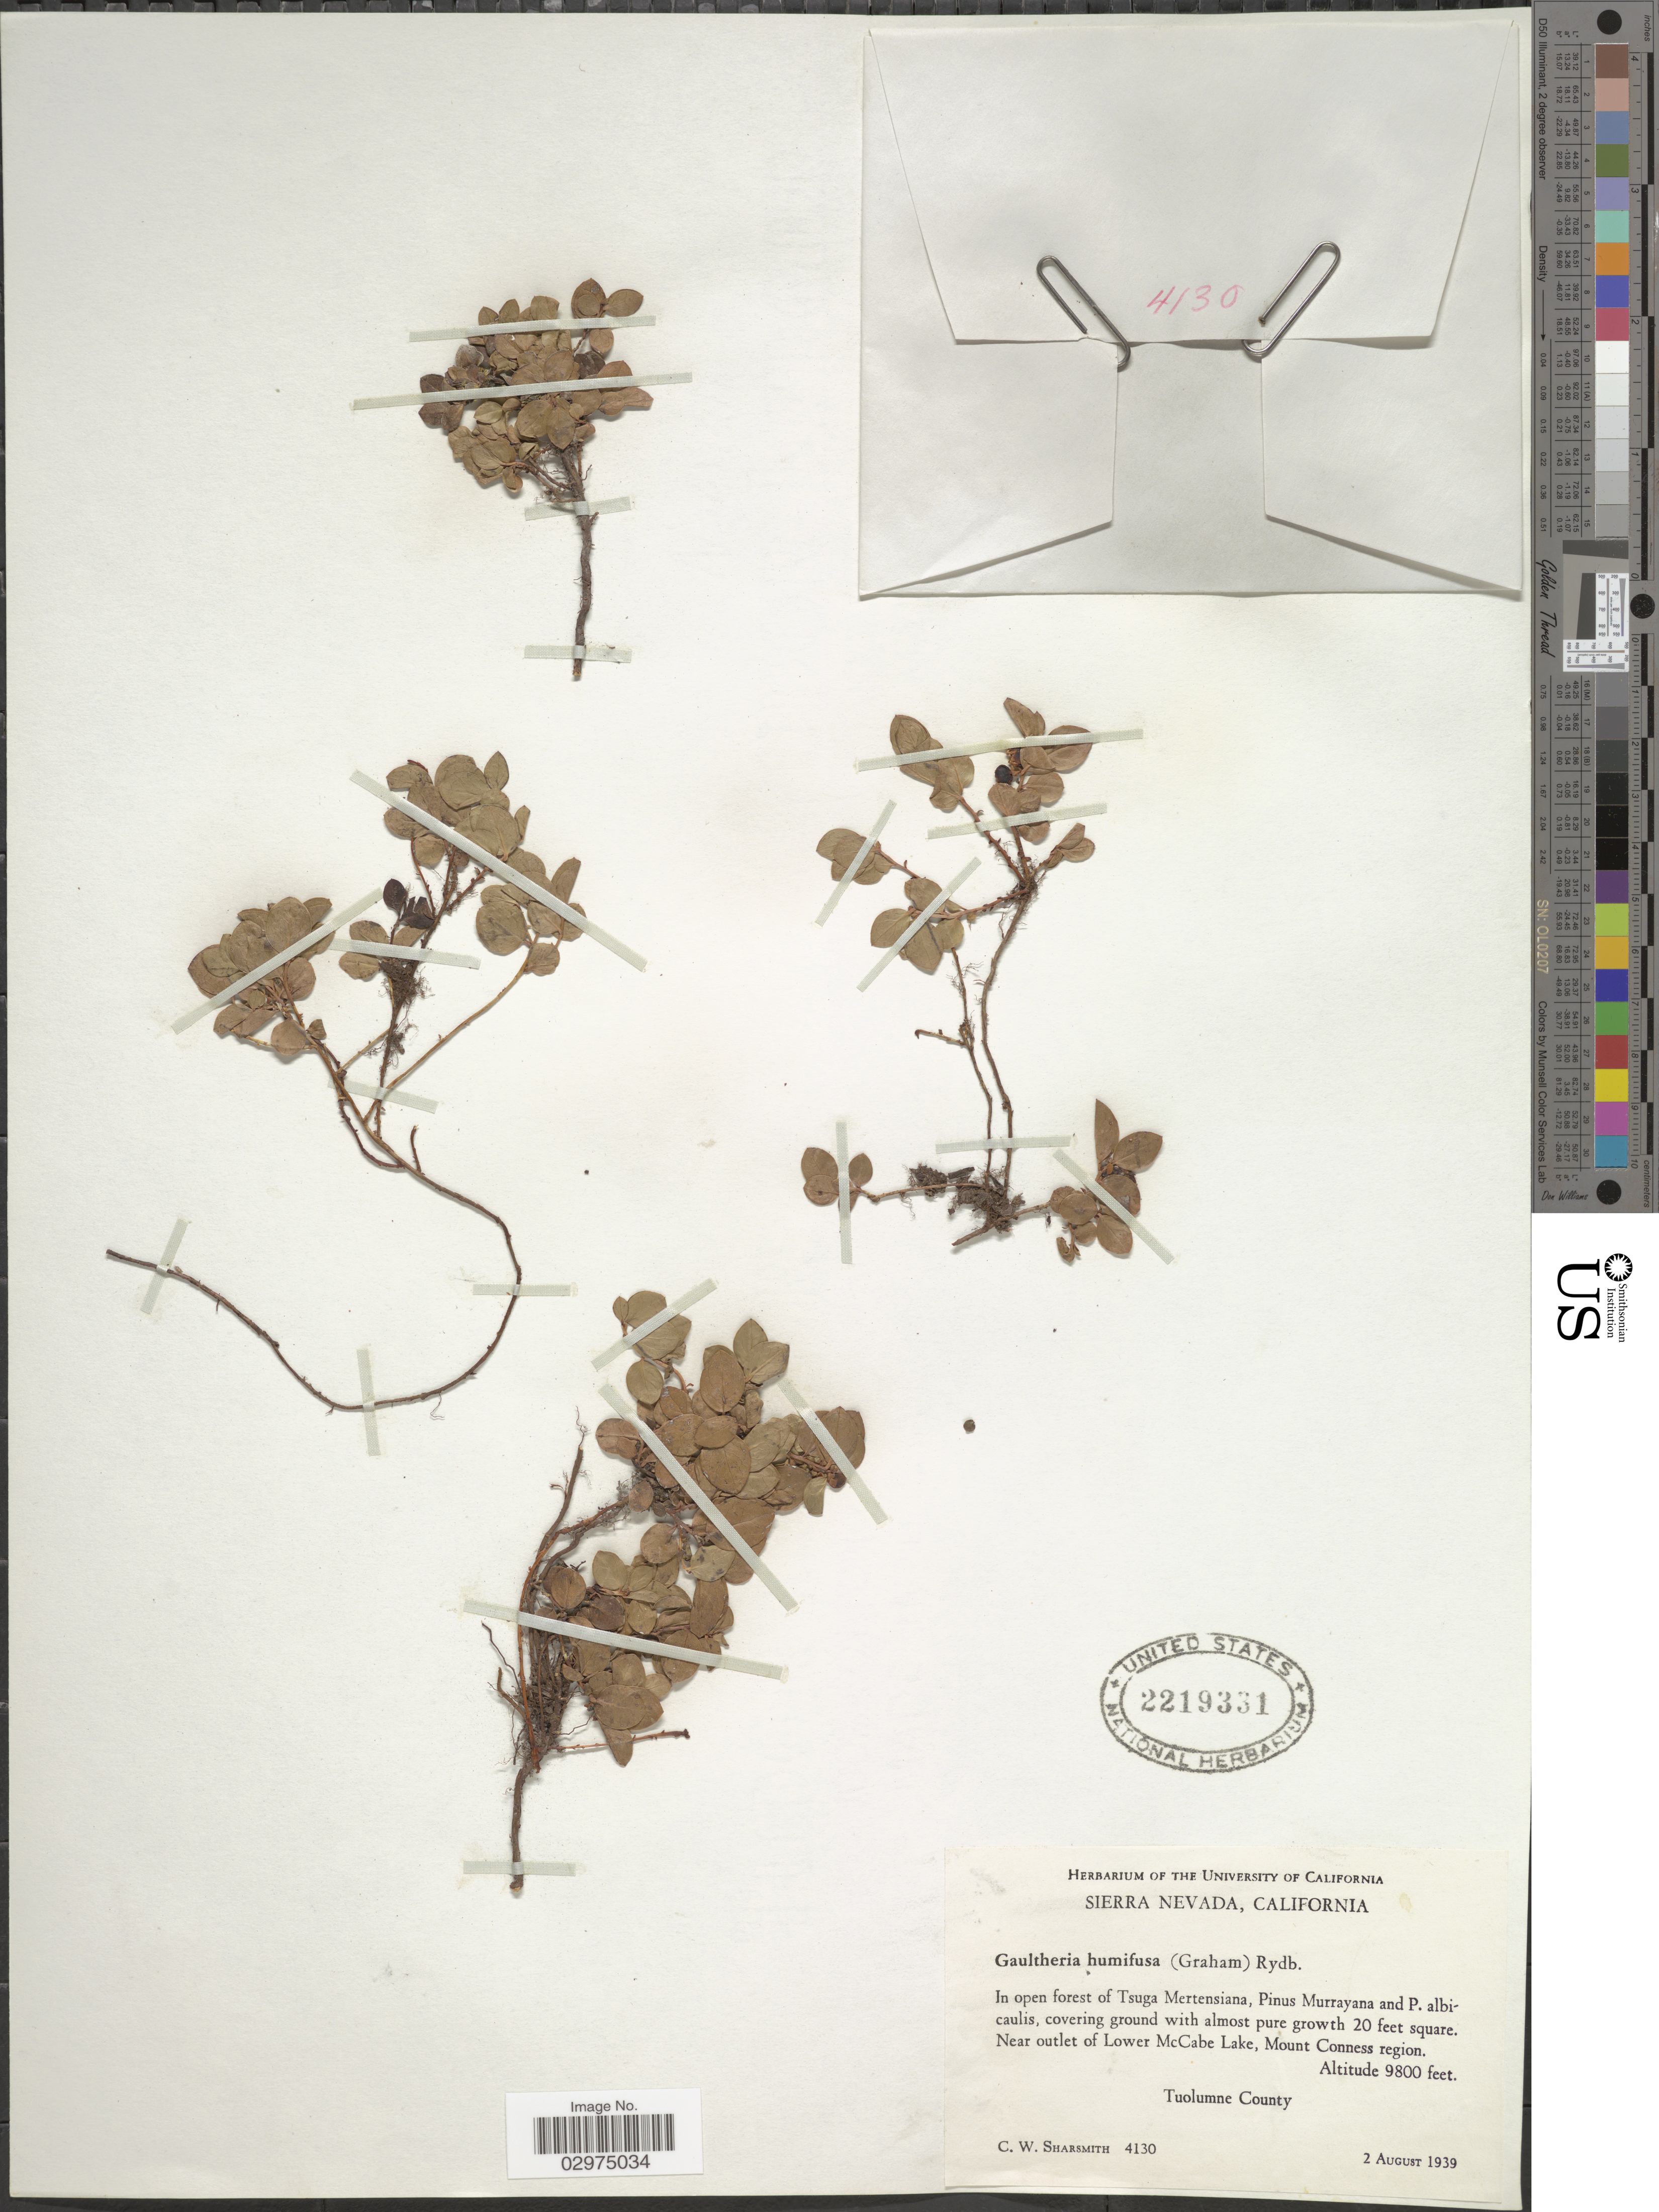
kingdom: Plantae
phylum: Tracheophyta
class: Magnoliopsida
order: Ericales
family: Ericaceae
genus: Gaultheria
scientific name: Gaultheria humifusa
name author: (Graham) Rydb.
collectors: C. Sharsmith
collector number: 4130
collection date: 1939-08-02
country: United States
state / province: California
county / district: Tuolumne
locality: Sierra Nevada. Near outlet of Lower McCabe Lake, Mount Conness region. Tuolumne County.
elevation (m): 2987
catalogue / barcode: US 2219331